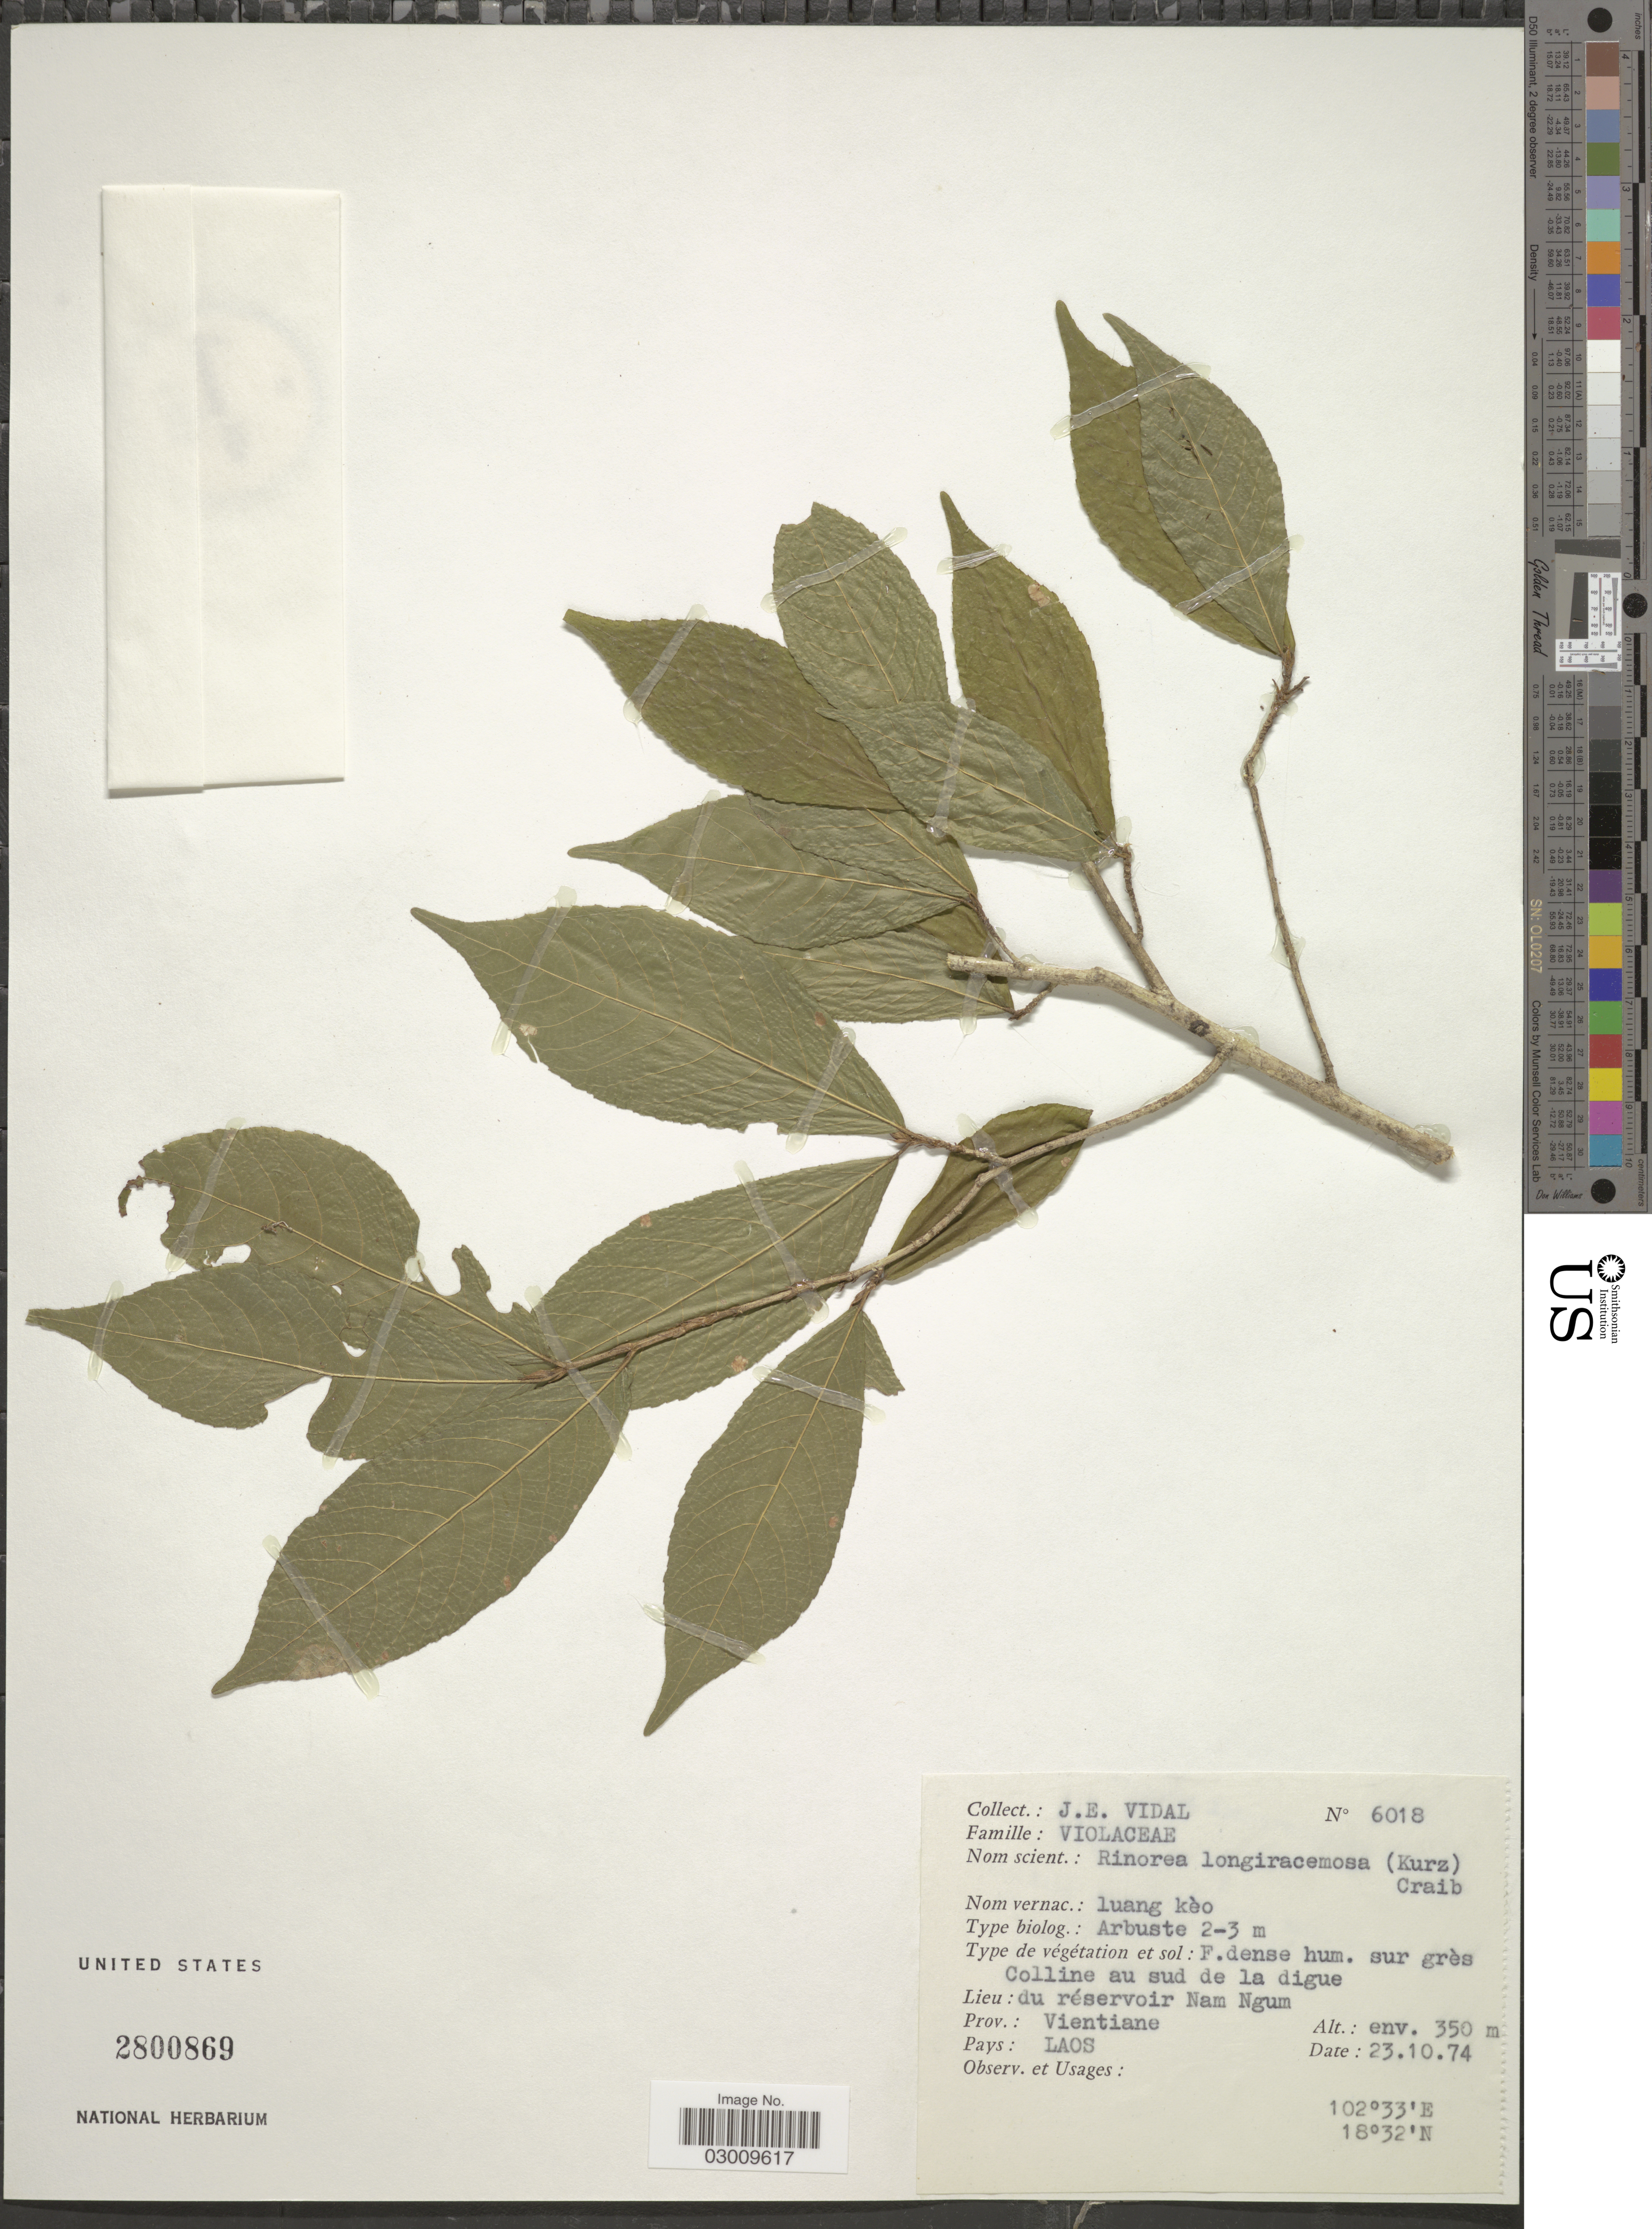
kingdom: Plantae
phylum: Tracheophyta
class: Magnoliopsida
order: Malpighiales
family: Violaceae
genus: Rinorea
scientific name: Rinorea longiracemosa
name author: (Kurz) Craib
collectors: J. E. Vidal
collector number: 6018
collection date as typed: Transcribed d/m/y: 23/10/74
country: Laos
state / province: Viangchan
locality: Du réservoir Nam Ngum. Prov.: Vientiane.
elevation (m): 350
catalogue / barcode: US 2800869